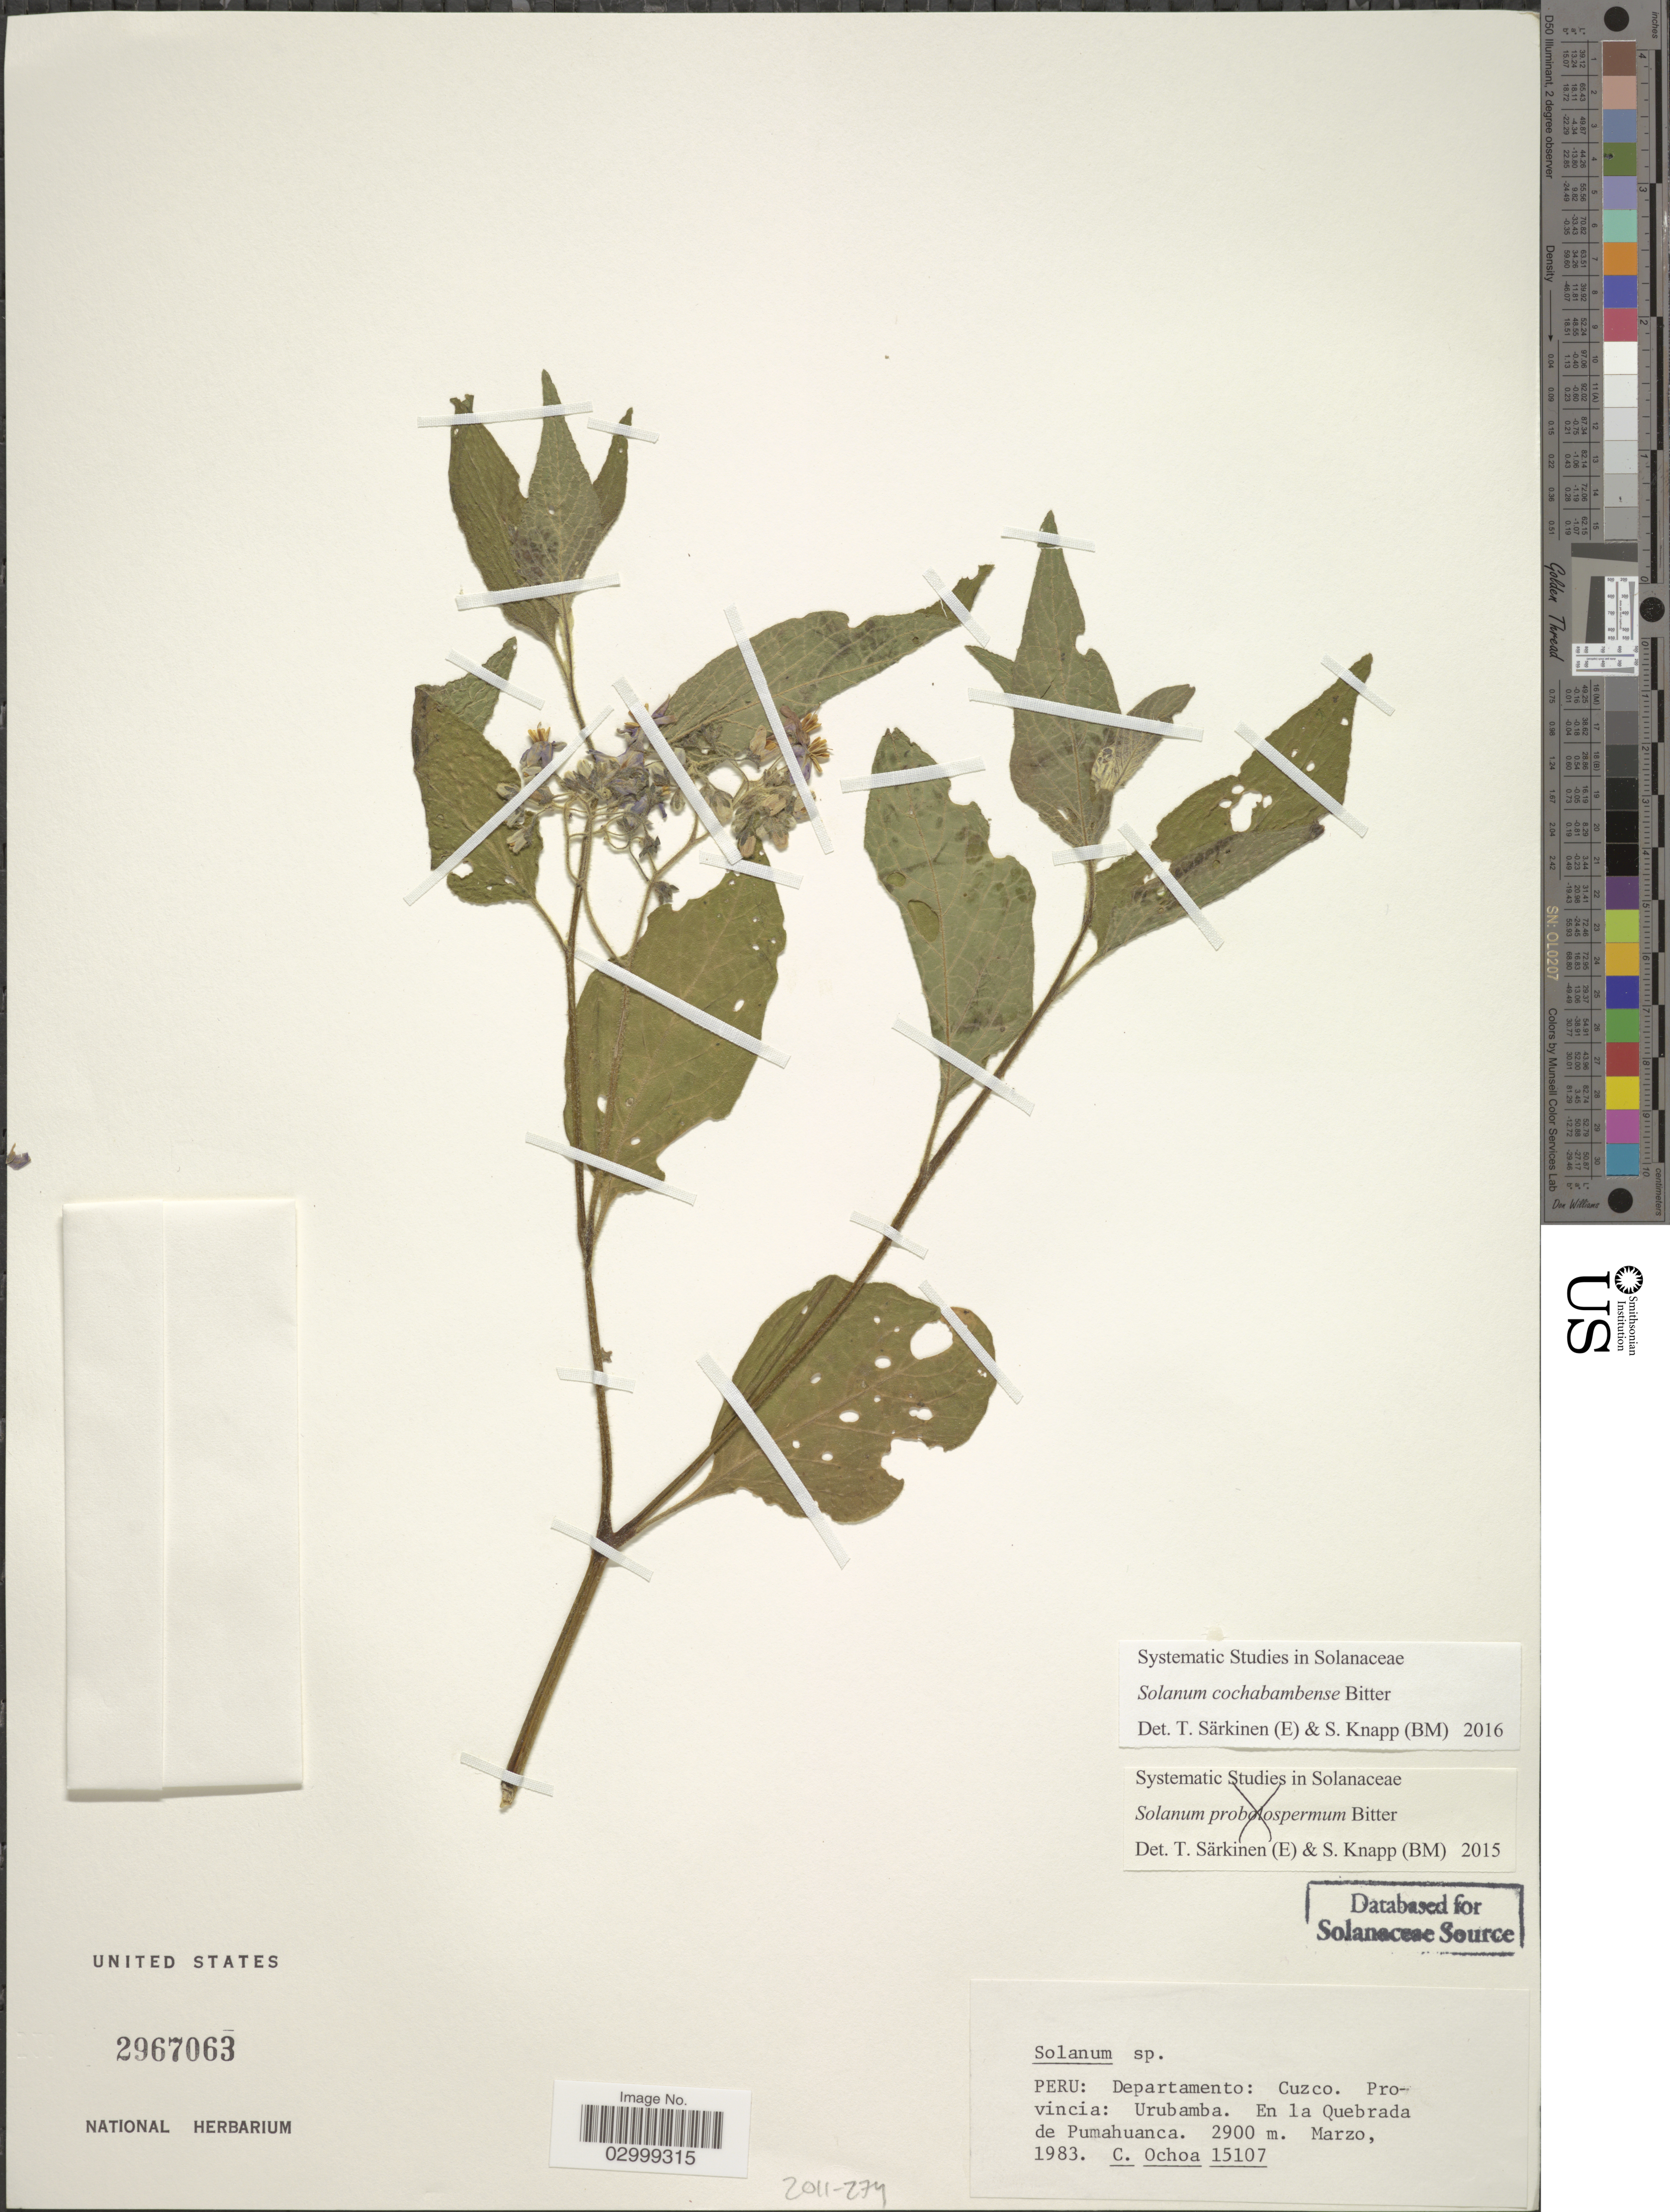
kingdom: Plantae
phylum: Tracheophyta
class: Magnoliopsida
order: Solanales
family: Solanaceae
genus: Solanum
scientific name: Solanum cochabambense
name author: Bitter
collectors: C. Ochoa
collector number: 15107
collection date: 1983-03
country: Peru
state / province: Cusco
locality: Departamento: Cuzco, Provincia, Urubamba, En la Quebrada de Pumahuanca.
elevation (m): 2900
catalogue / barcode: US 2967063